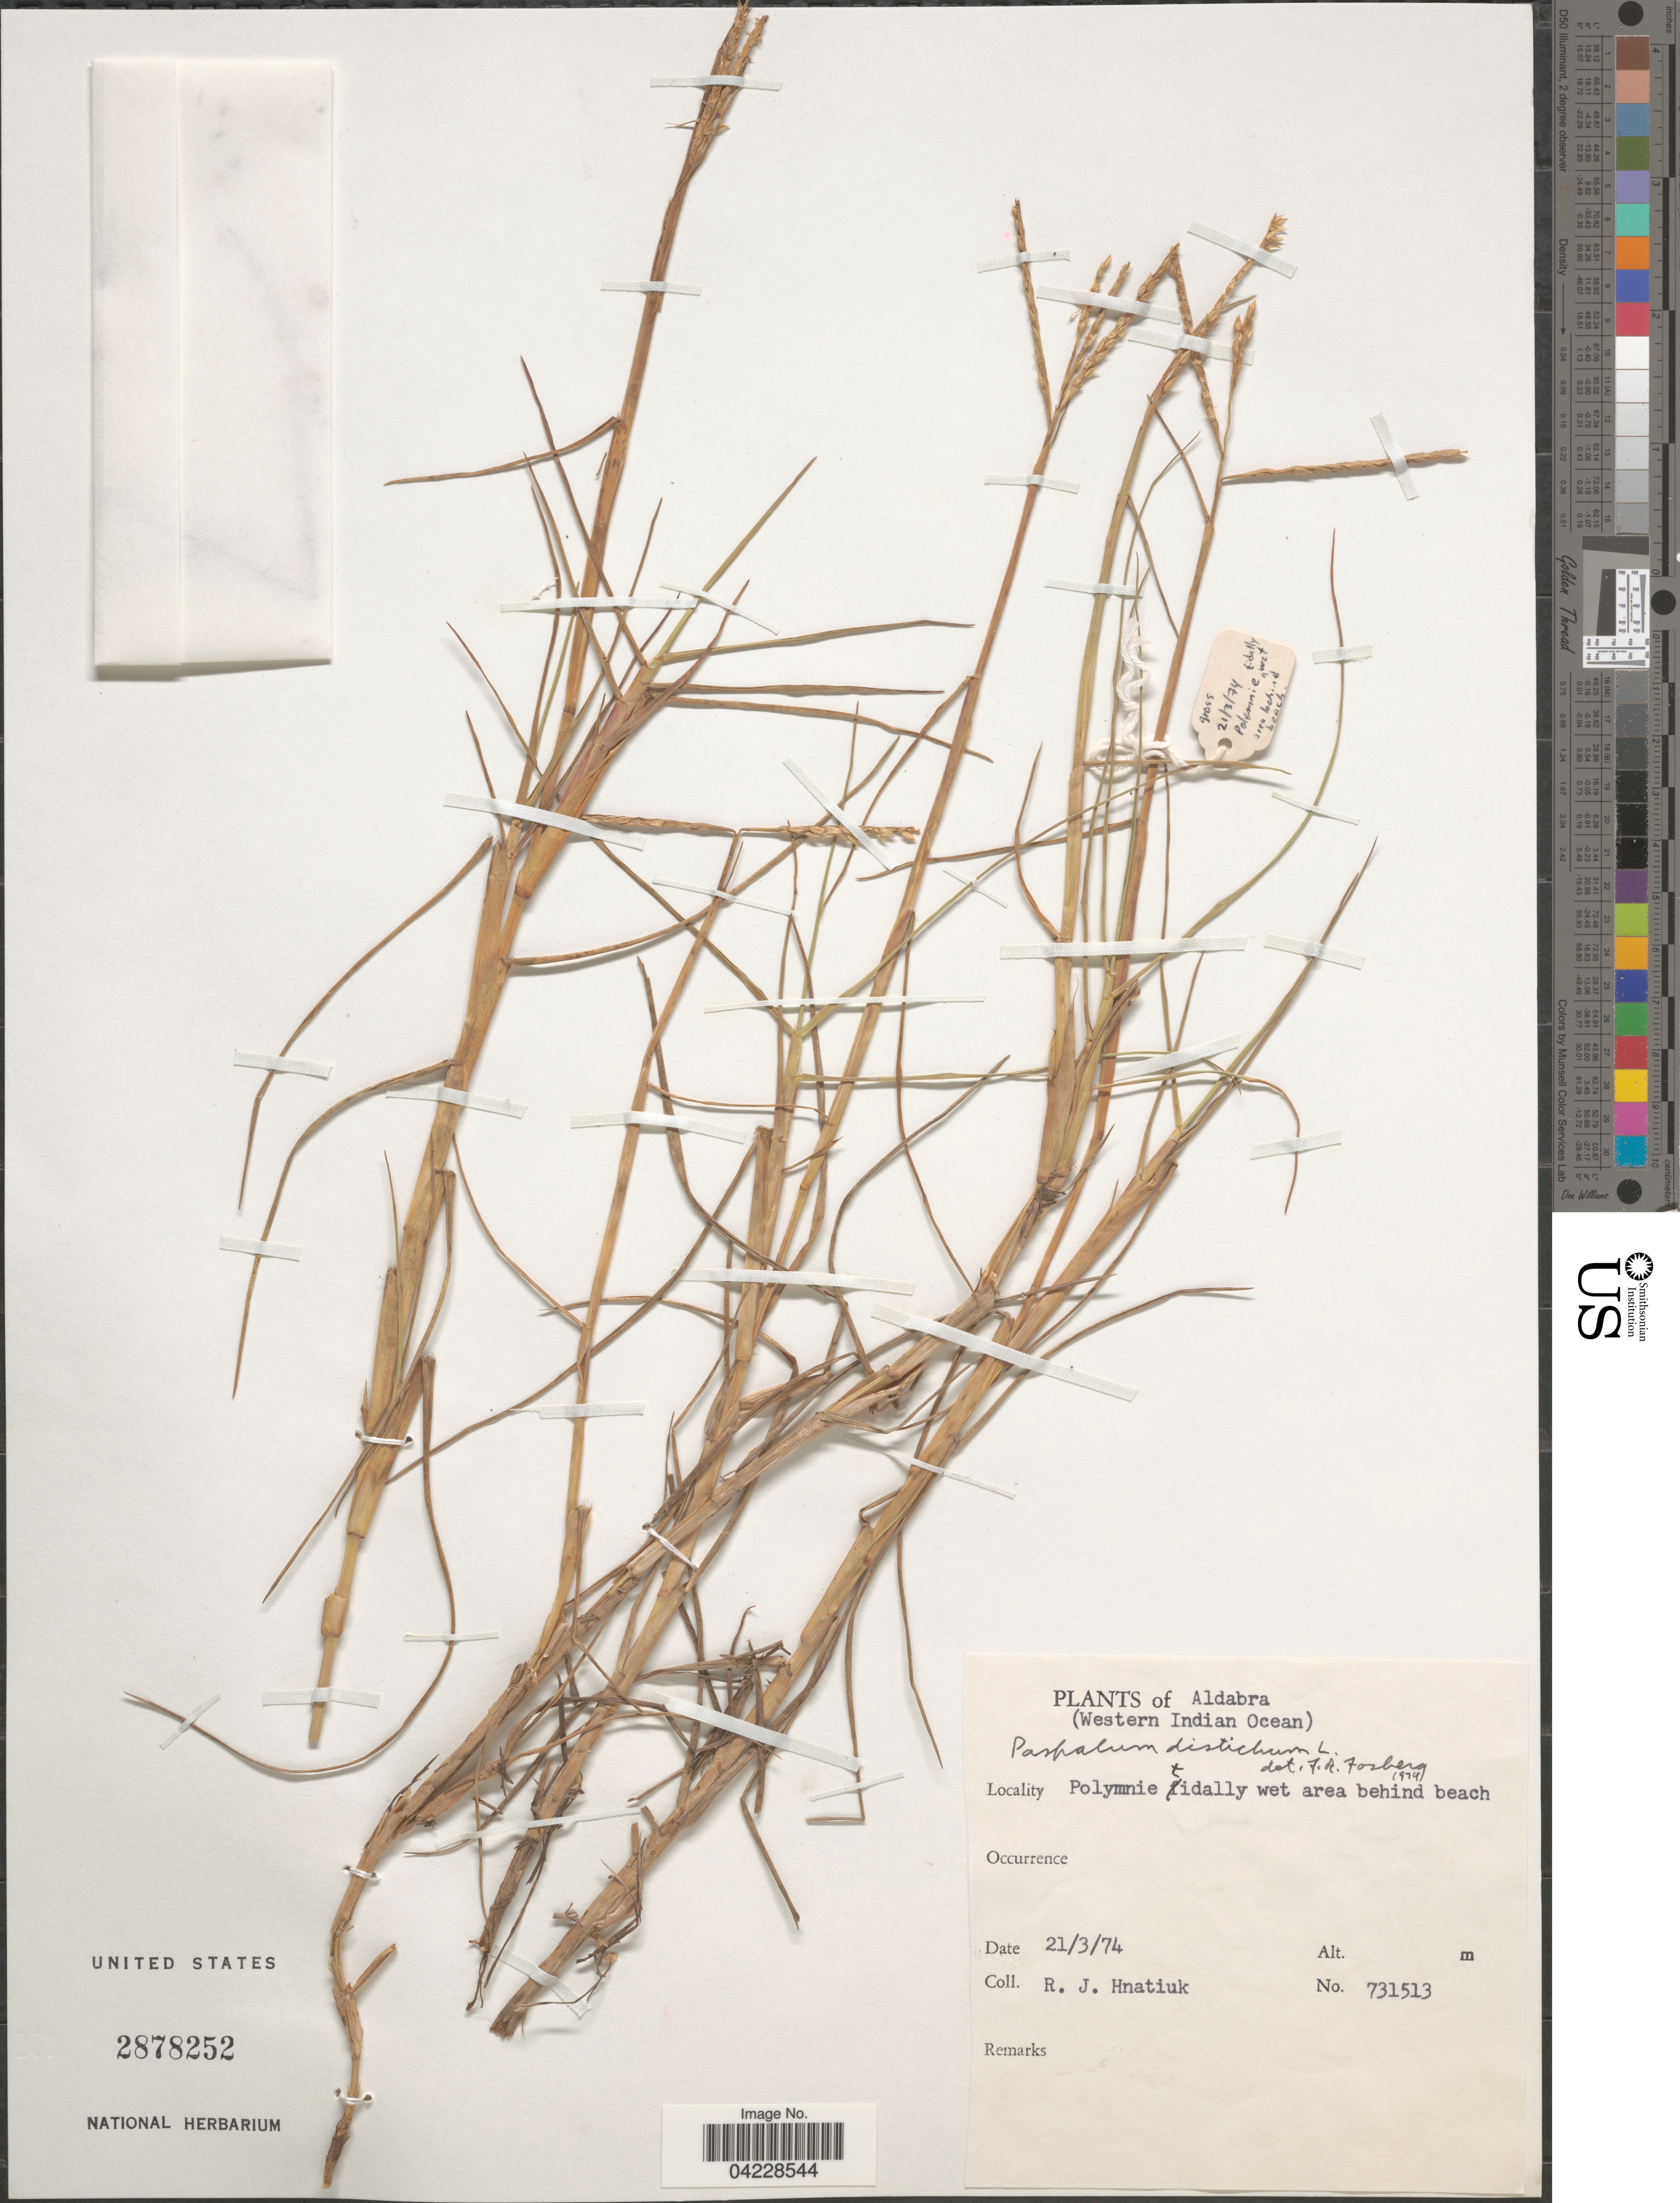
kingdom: Plantae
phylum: Tracheophyta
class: Liliopsida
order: Poales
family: Poaceae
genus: Paspalum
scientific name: Paspalum distichum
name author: L.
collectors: R. Hnatiuk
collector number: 731513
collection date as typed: Transcribed d/m/y: 21/3/74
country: Seychelles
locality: Aldabra (Western Indian Ocean). Polymnie tidally wet area behind beach.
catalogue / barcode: US 2878252